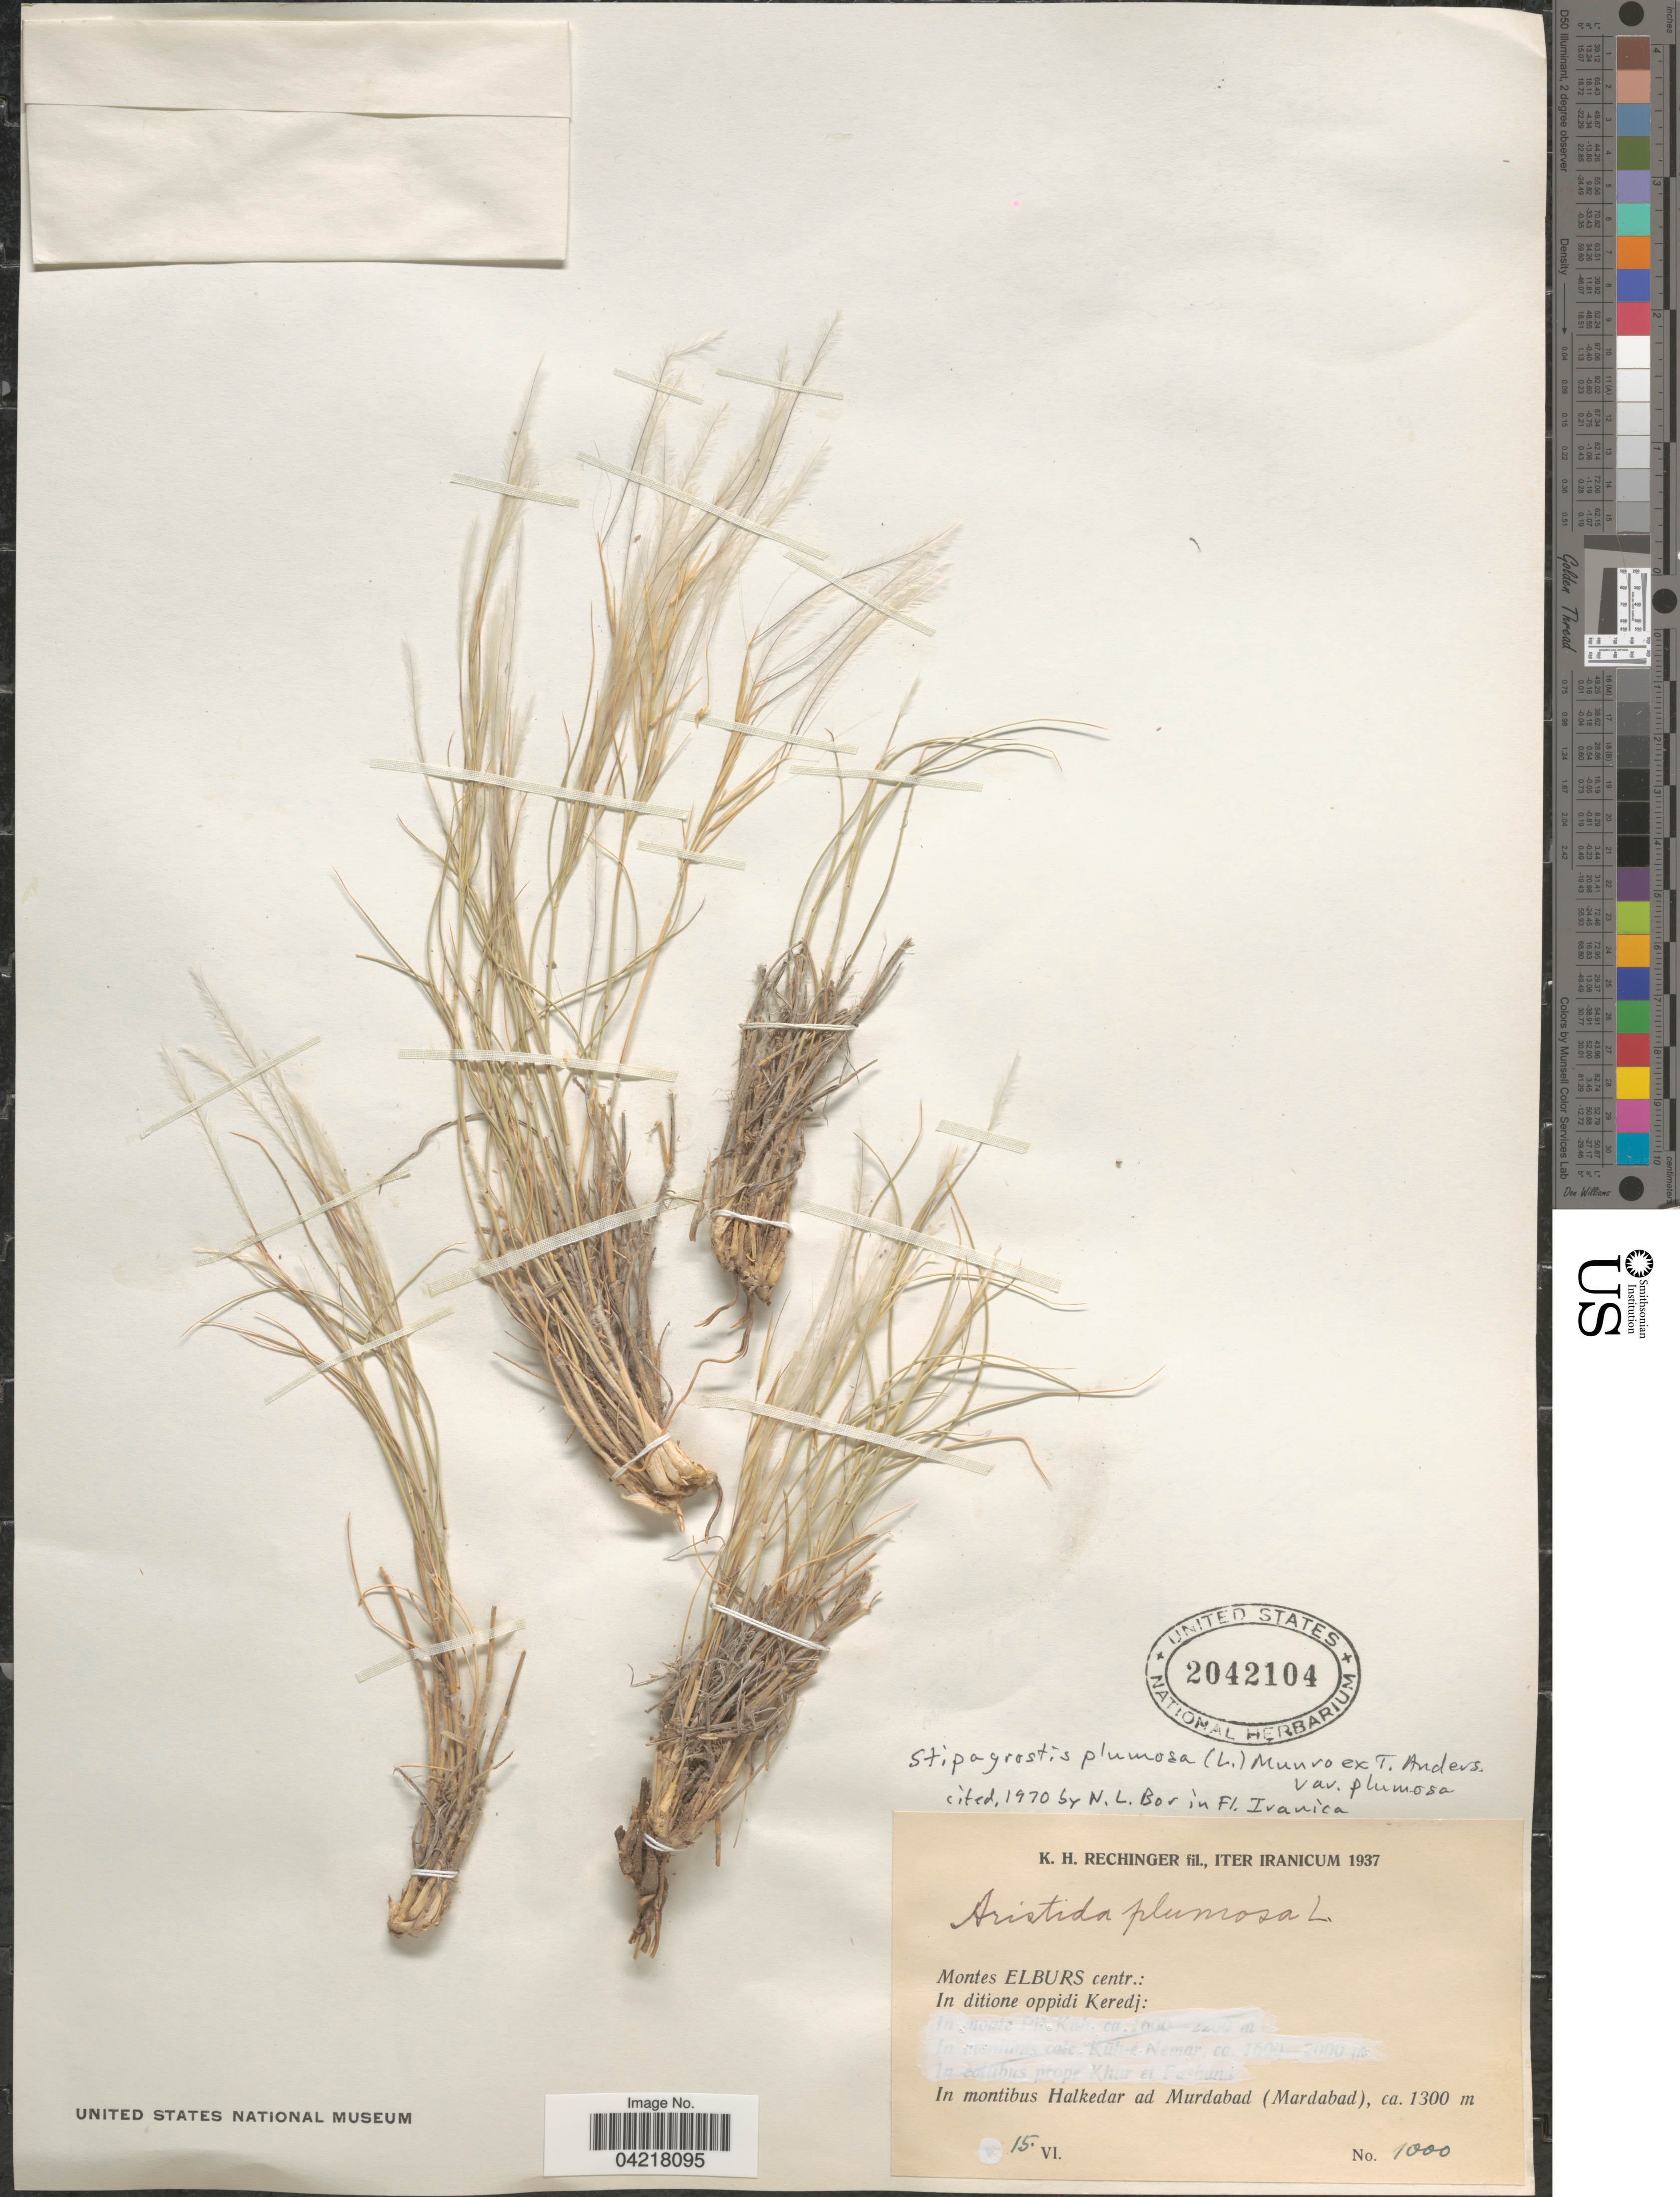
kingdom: Plantae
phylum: Tracheophyta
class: Liliopsida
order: Poales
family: Poaceae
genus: Stipagrostis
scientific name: Stipagrostis plumosa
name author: (L.) Munro ex T. Anderson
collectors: K. H. Rechinger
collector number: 1000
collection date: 1937-06-15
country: Iran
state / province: Alborz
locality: Iter Iranicum 1937. Montes Elburs centr.: In ditione oppidi Keredj: In montibus halkedar ad Murdabad (Mardabad).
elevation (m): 1300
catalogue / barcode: US 2042104